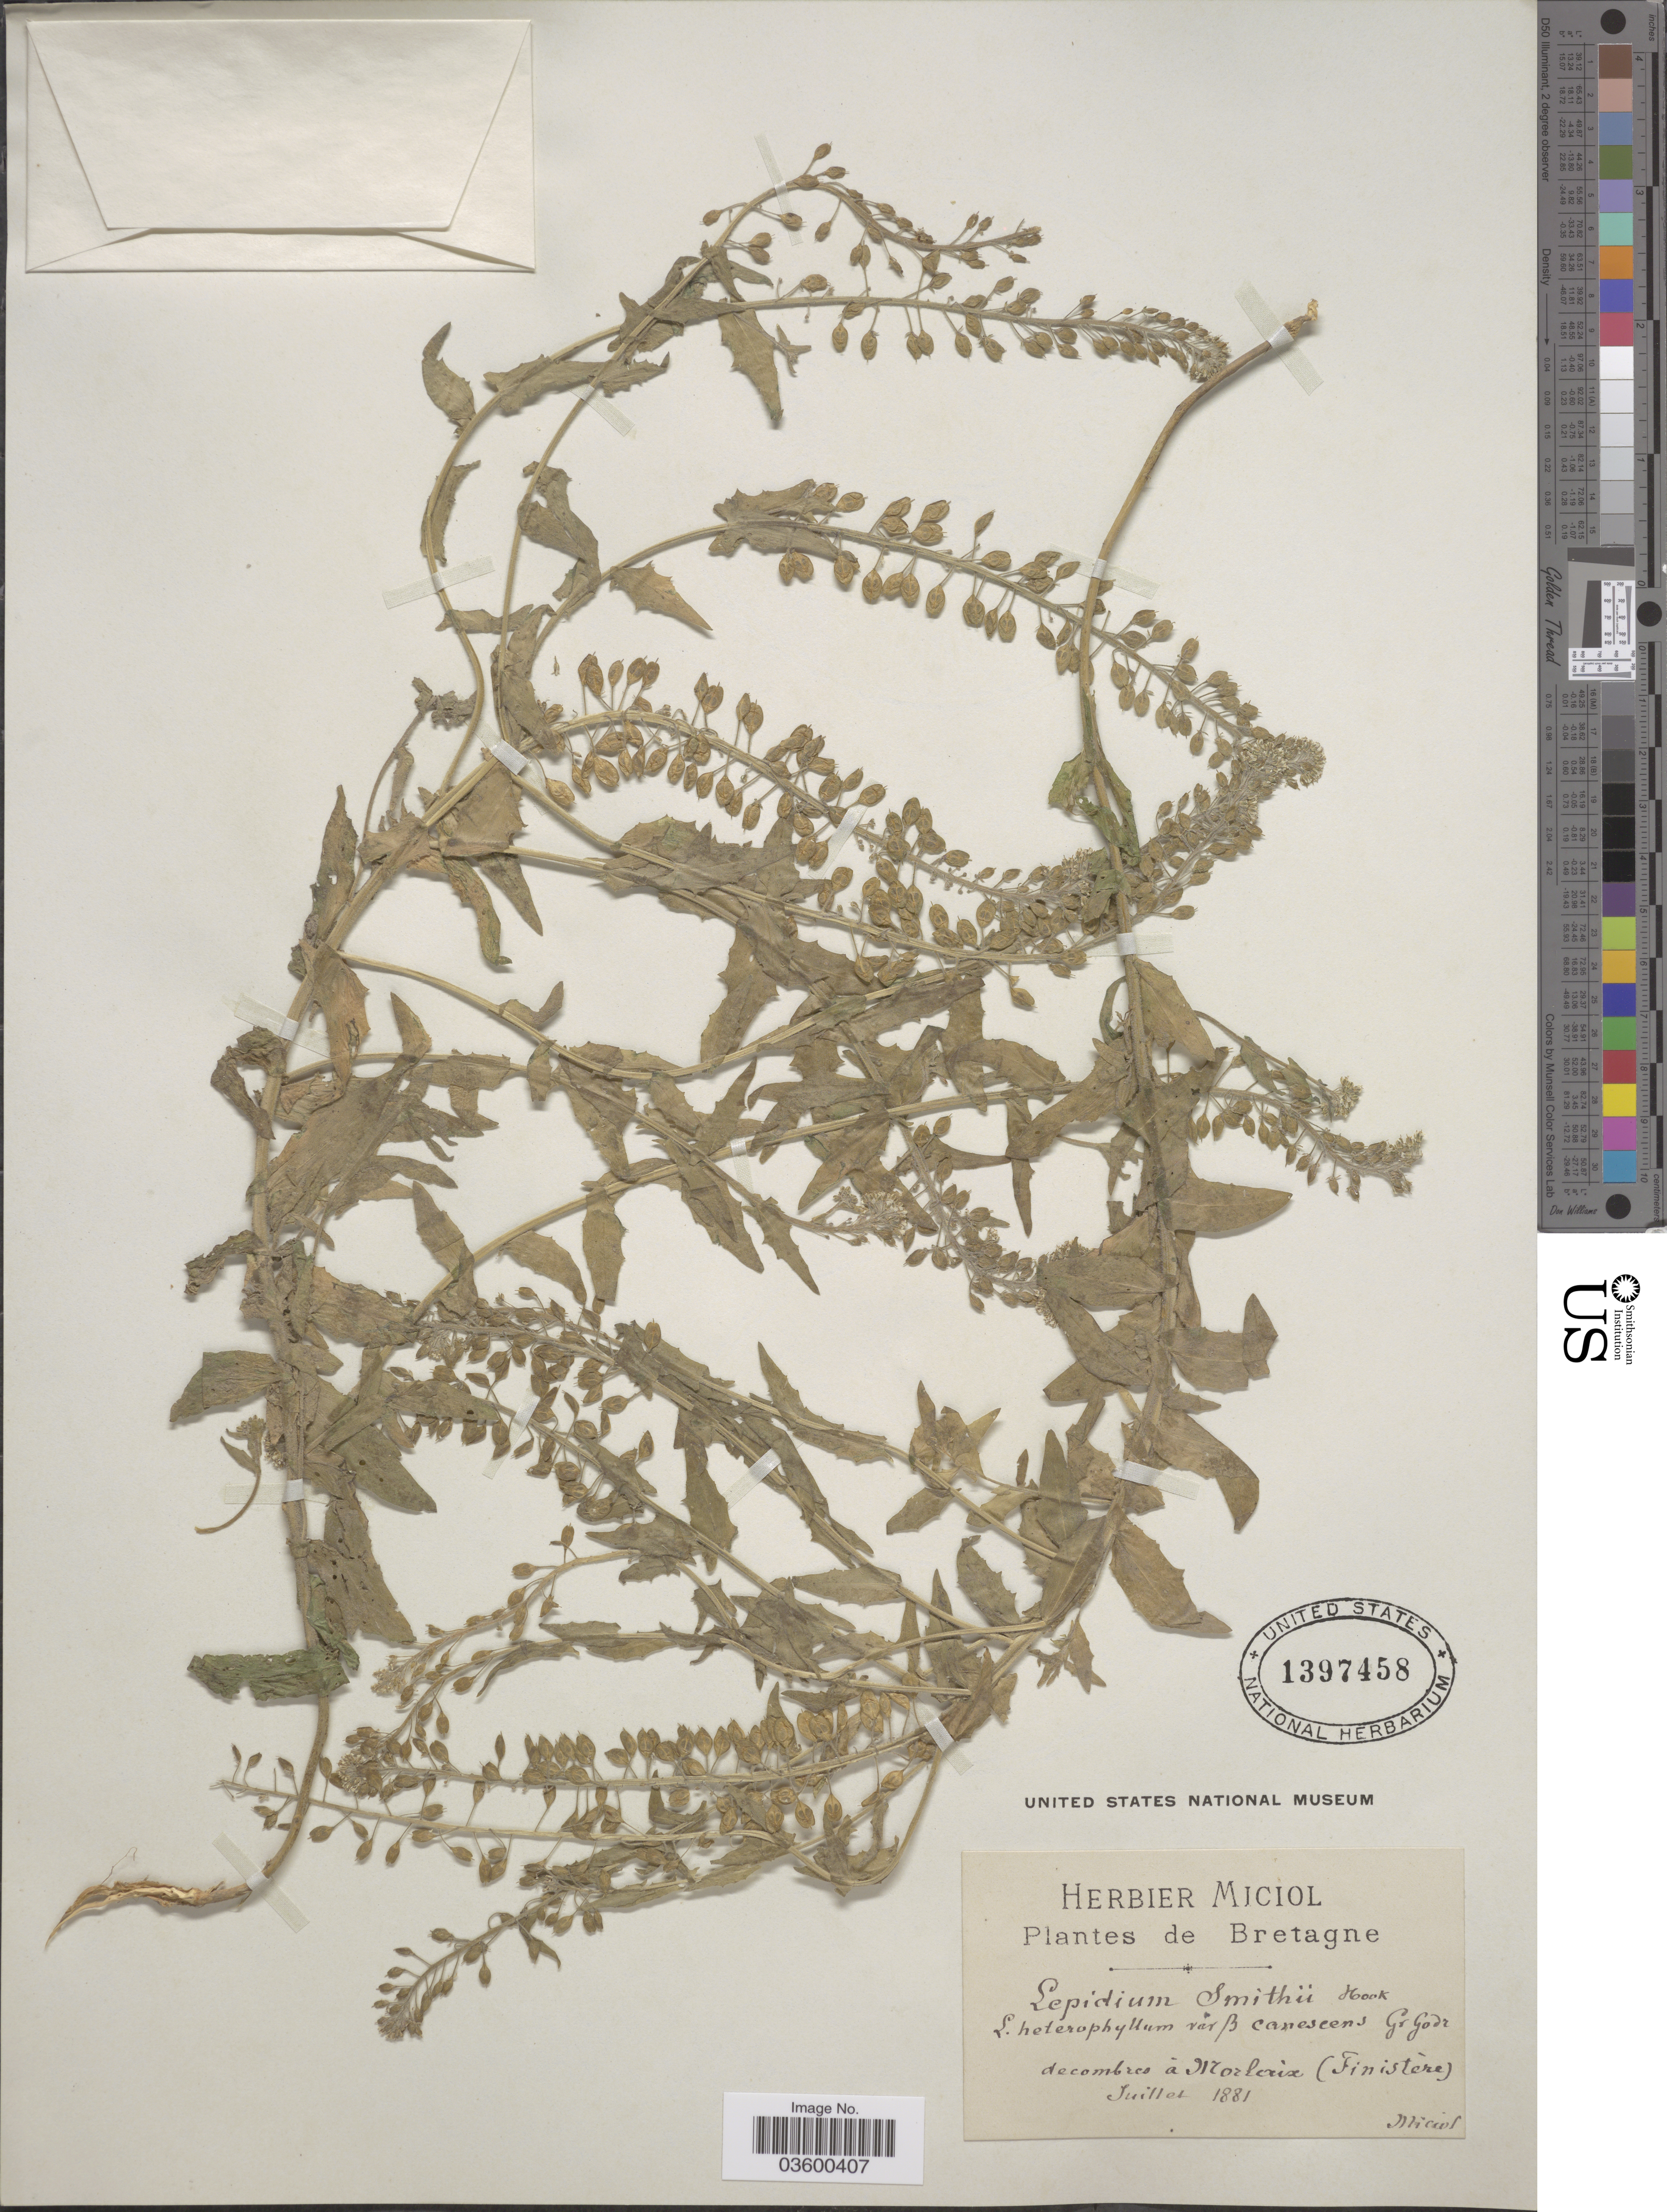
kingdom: Plantae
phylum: Tracheophyta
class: Magnoliopsida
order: Brassicales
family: Brassicaceae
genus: Lepidium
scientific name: Lepidium smithii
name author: Hook.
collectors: -. Miciol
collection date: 1881-07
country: France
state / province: Bretagne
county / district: Finistère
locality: Decombres á Morlais (Finistere).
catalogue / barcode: US 1397458